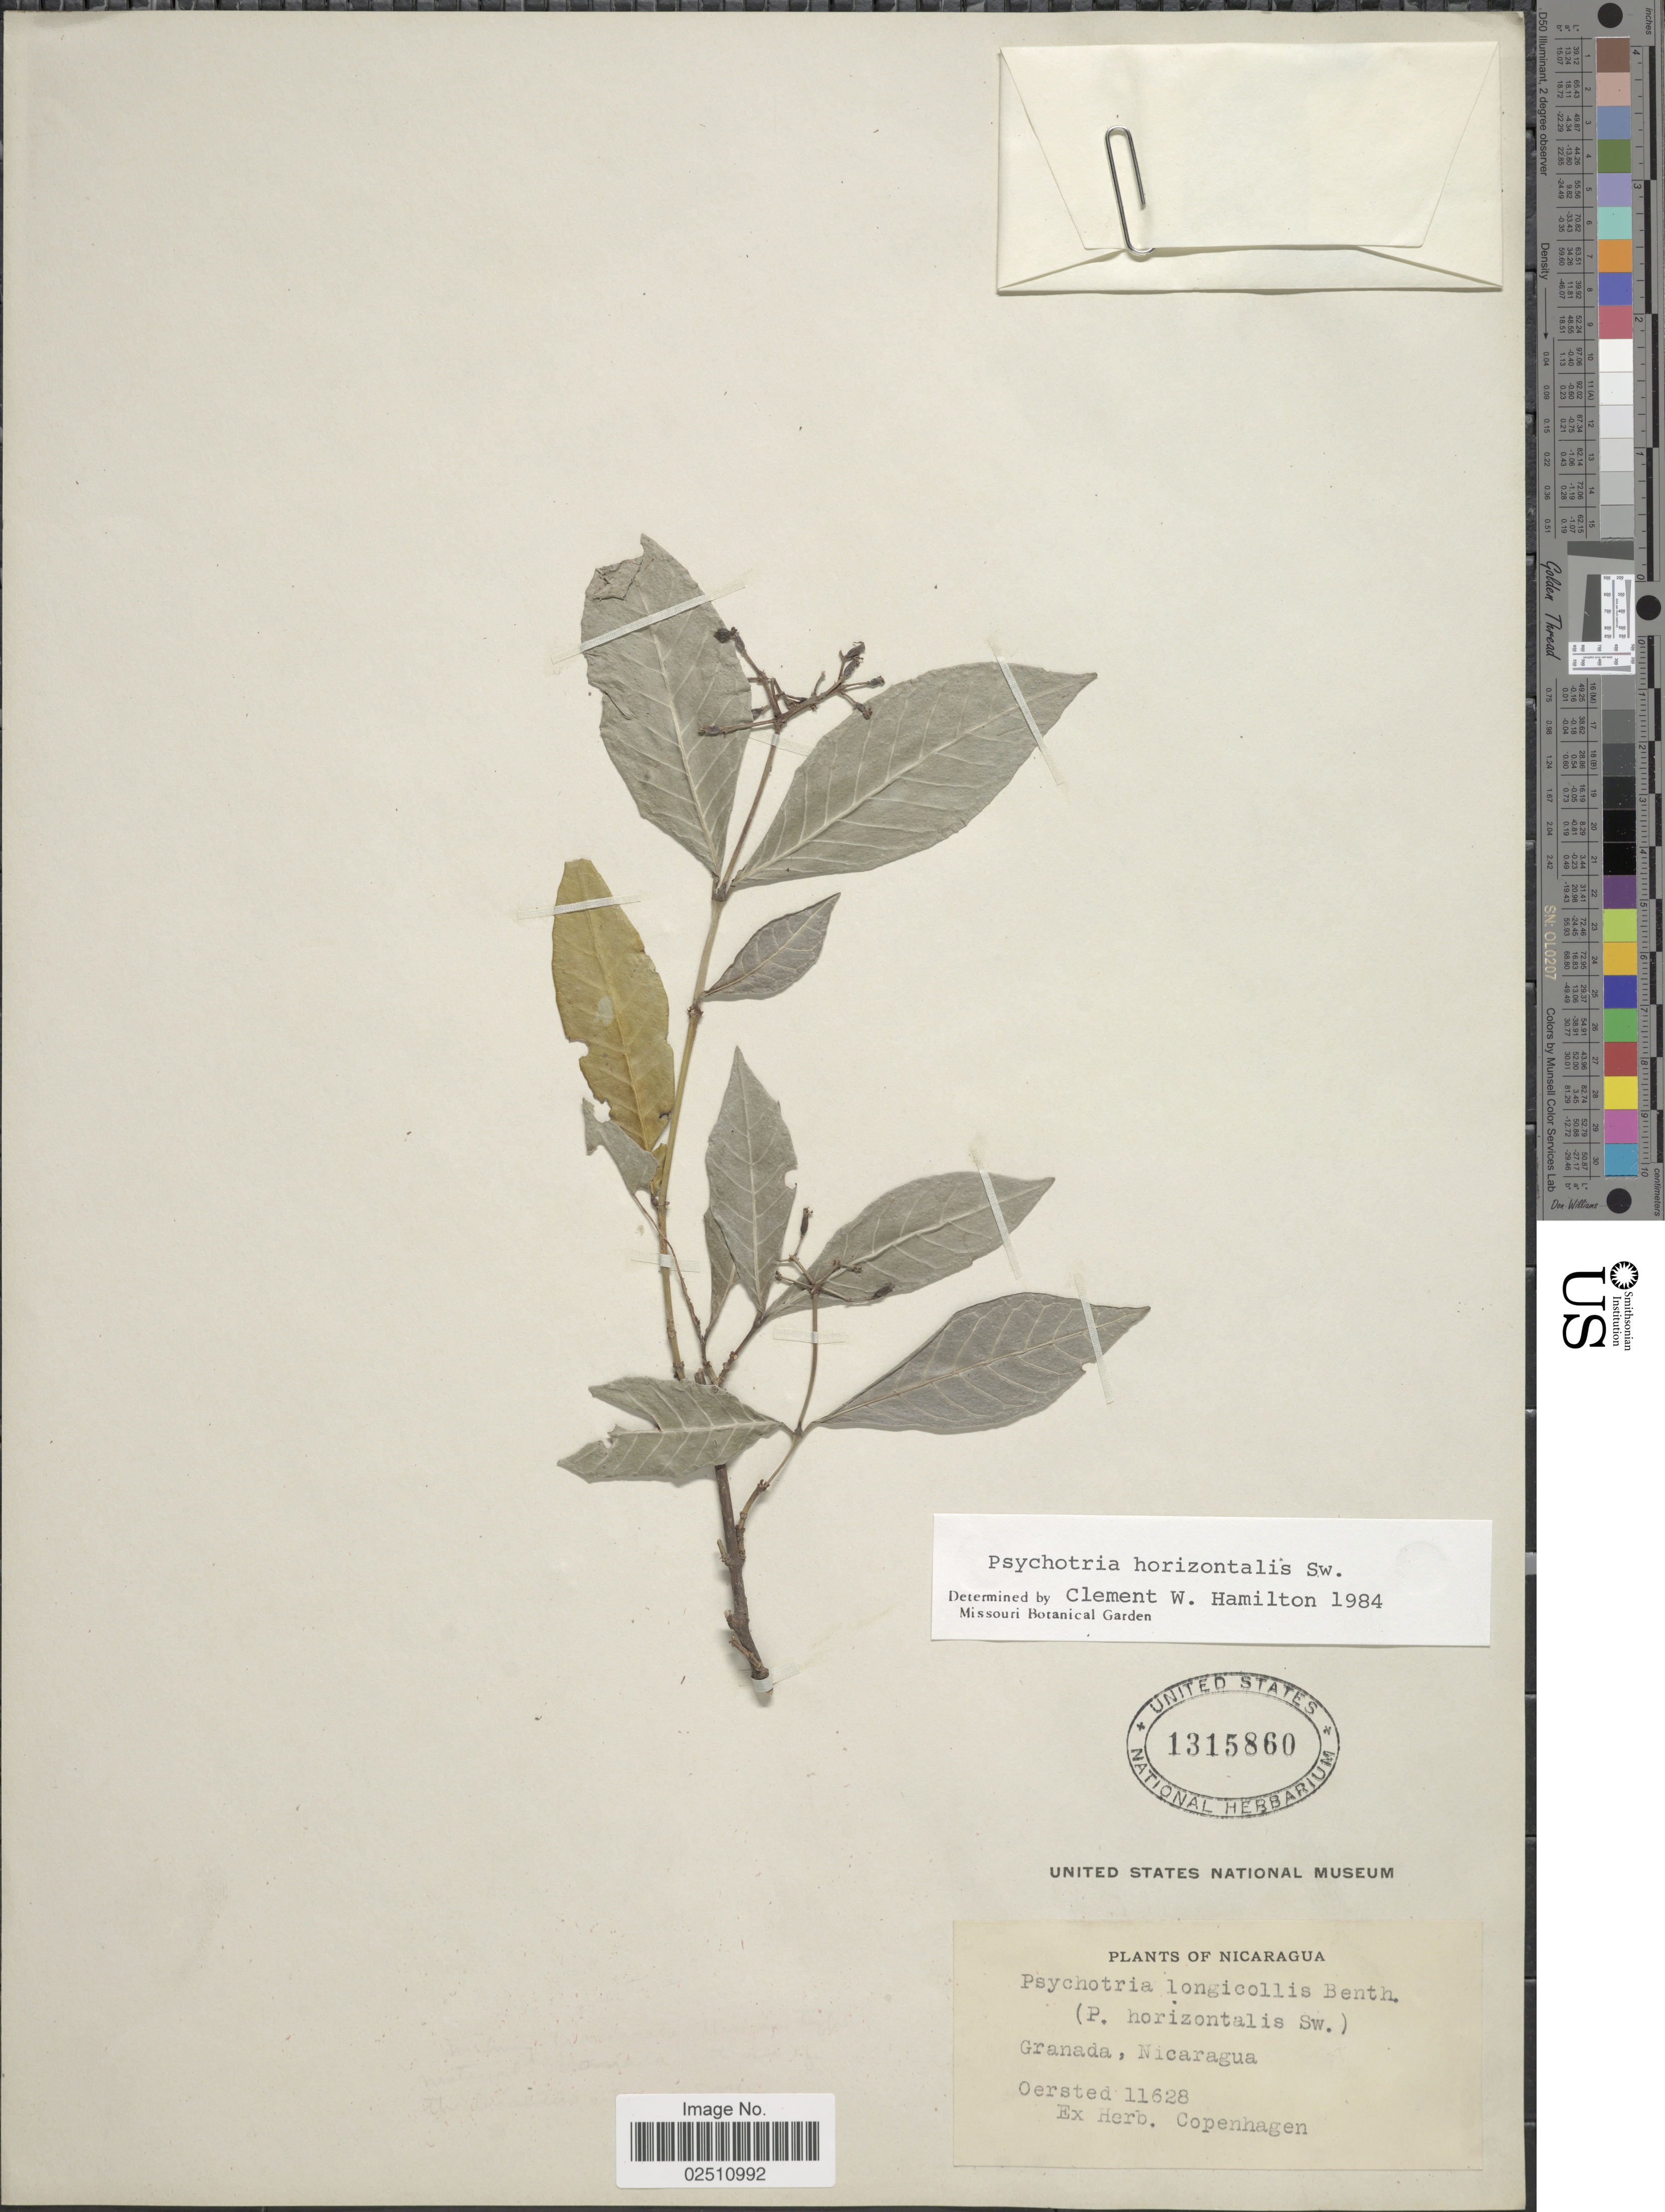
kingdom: Plantae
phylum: Tracheophyta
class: Magnoliopsida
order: Gentianales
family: Rubiaceae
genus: Psychotria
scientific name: Psychotria horizontalis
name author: Sw.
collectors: Oersted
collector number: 11628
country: Nicaragua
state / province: Granada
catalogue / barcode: US 1315860